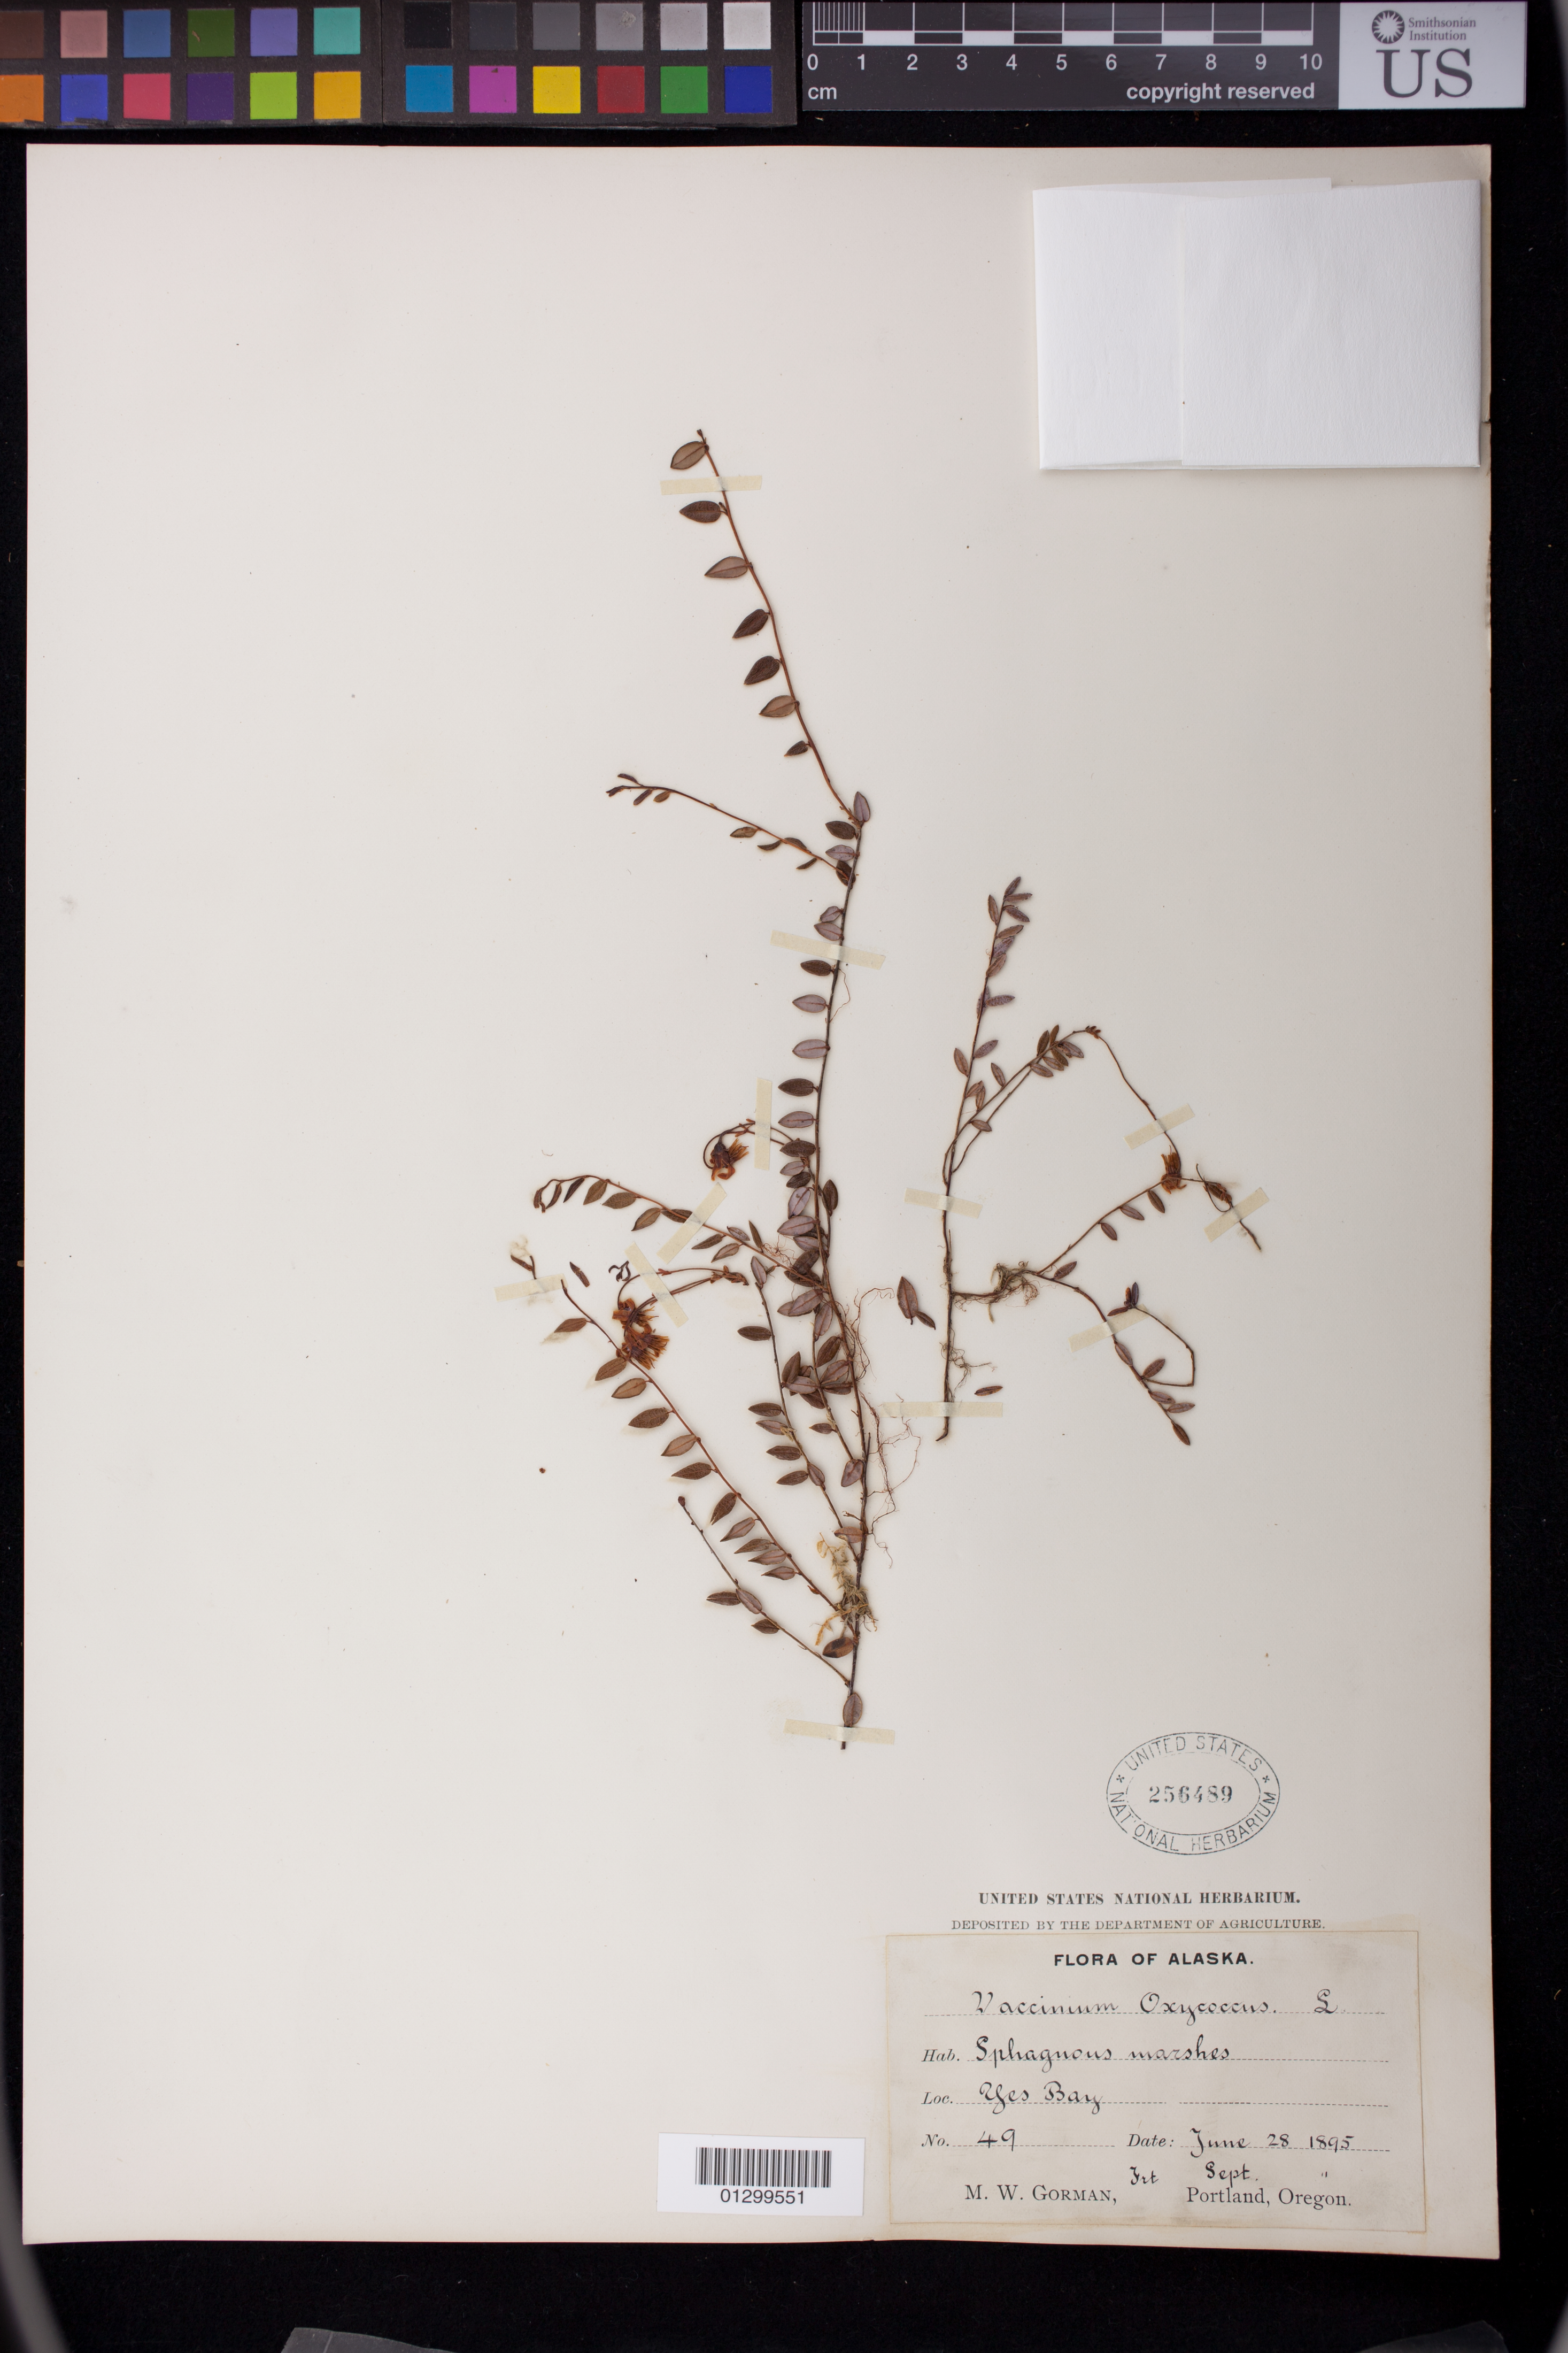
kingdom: Plantae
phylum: Tracheophyta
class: Magnoliopsida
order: Ericales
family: Ericaceae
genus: Vaccinium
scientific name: Vaccinium oxycoccos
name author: L.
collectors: M. W. Gorman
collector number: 49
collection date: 1895-06-09/1895-09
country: United States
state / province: Alaska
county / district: Ketchikan Gateway Borough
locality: Yes Bay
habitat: Sphagnum marshes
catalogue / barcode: US 256489